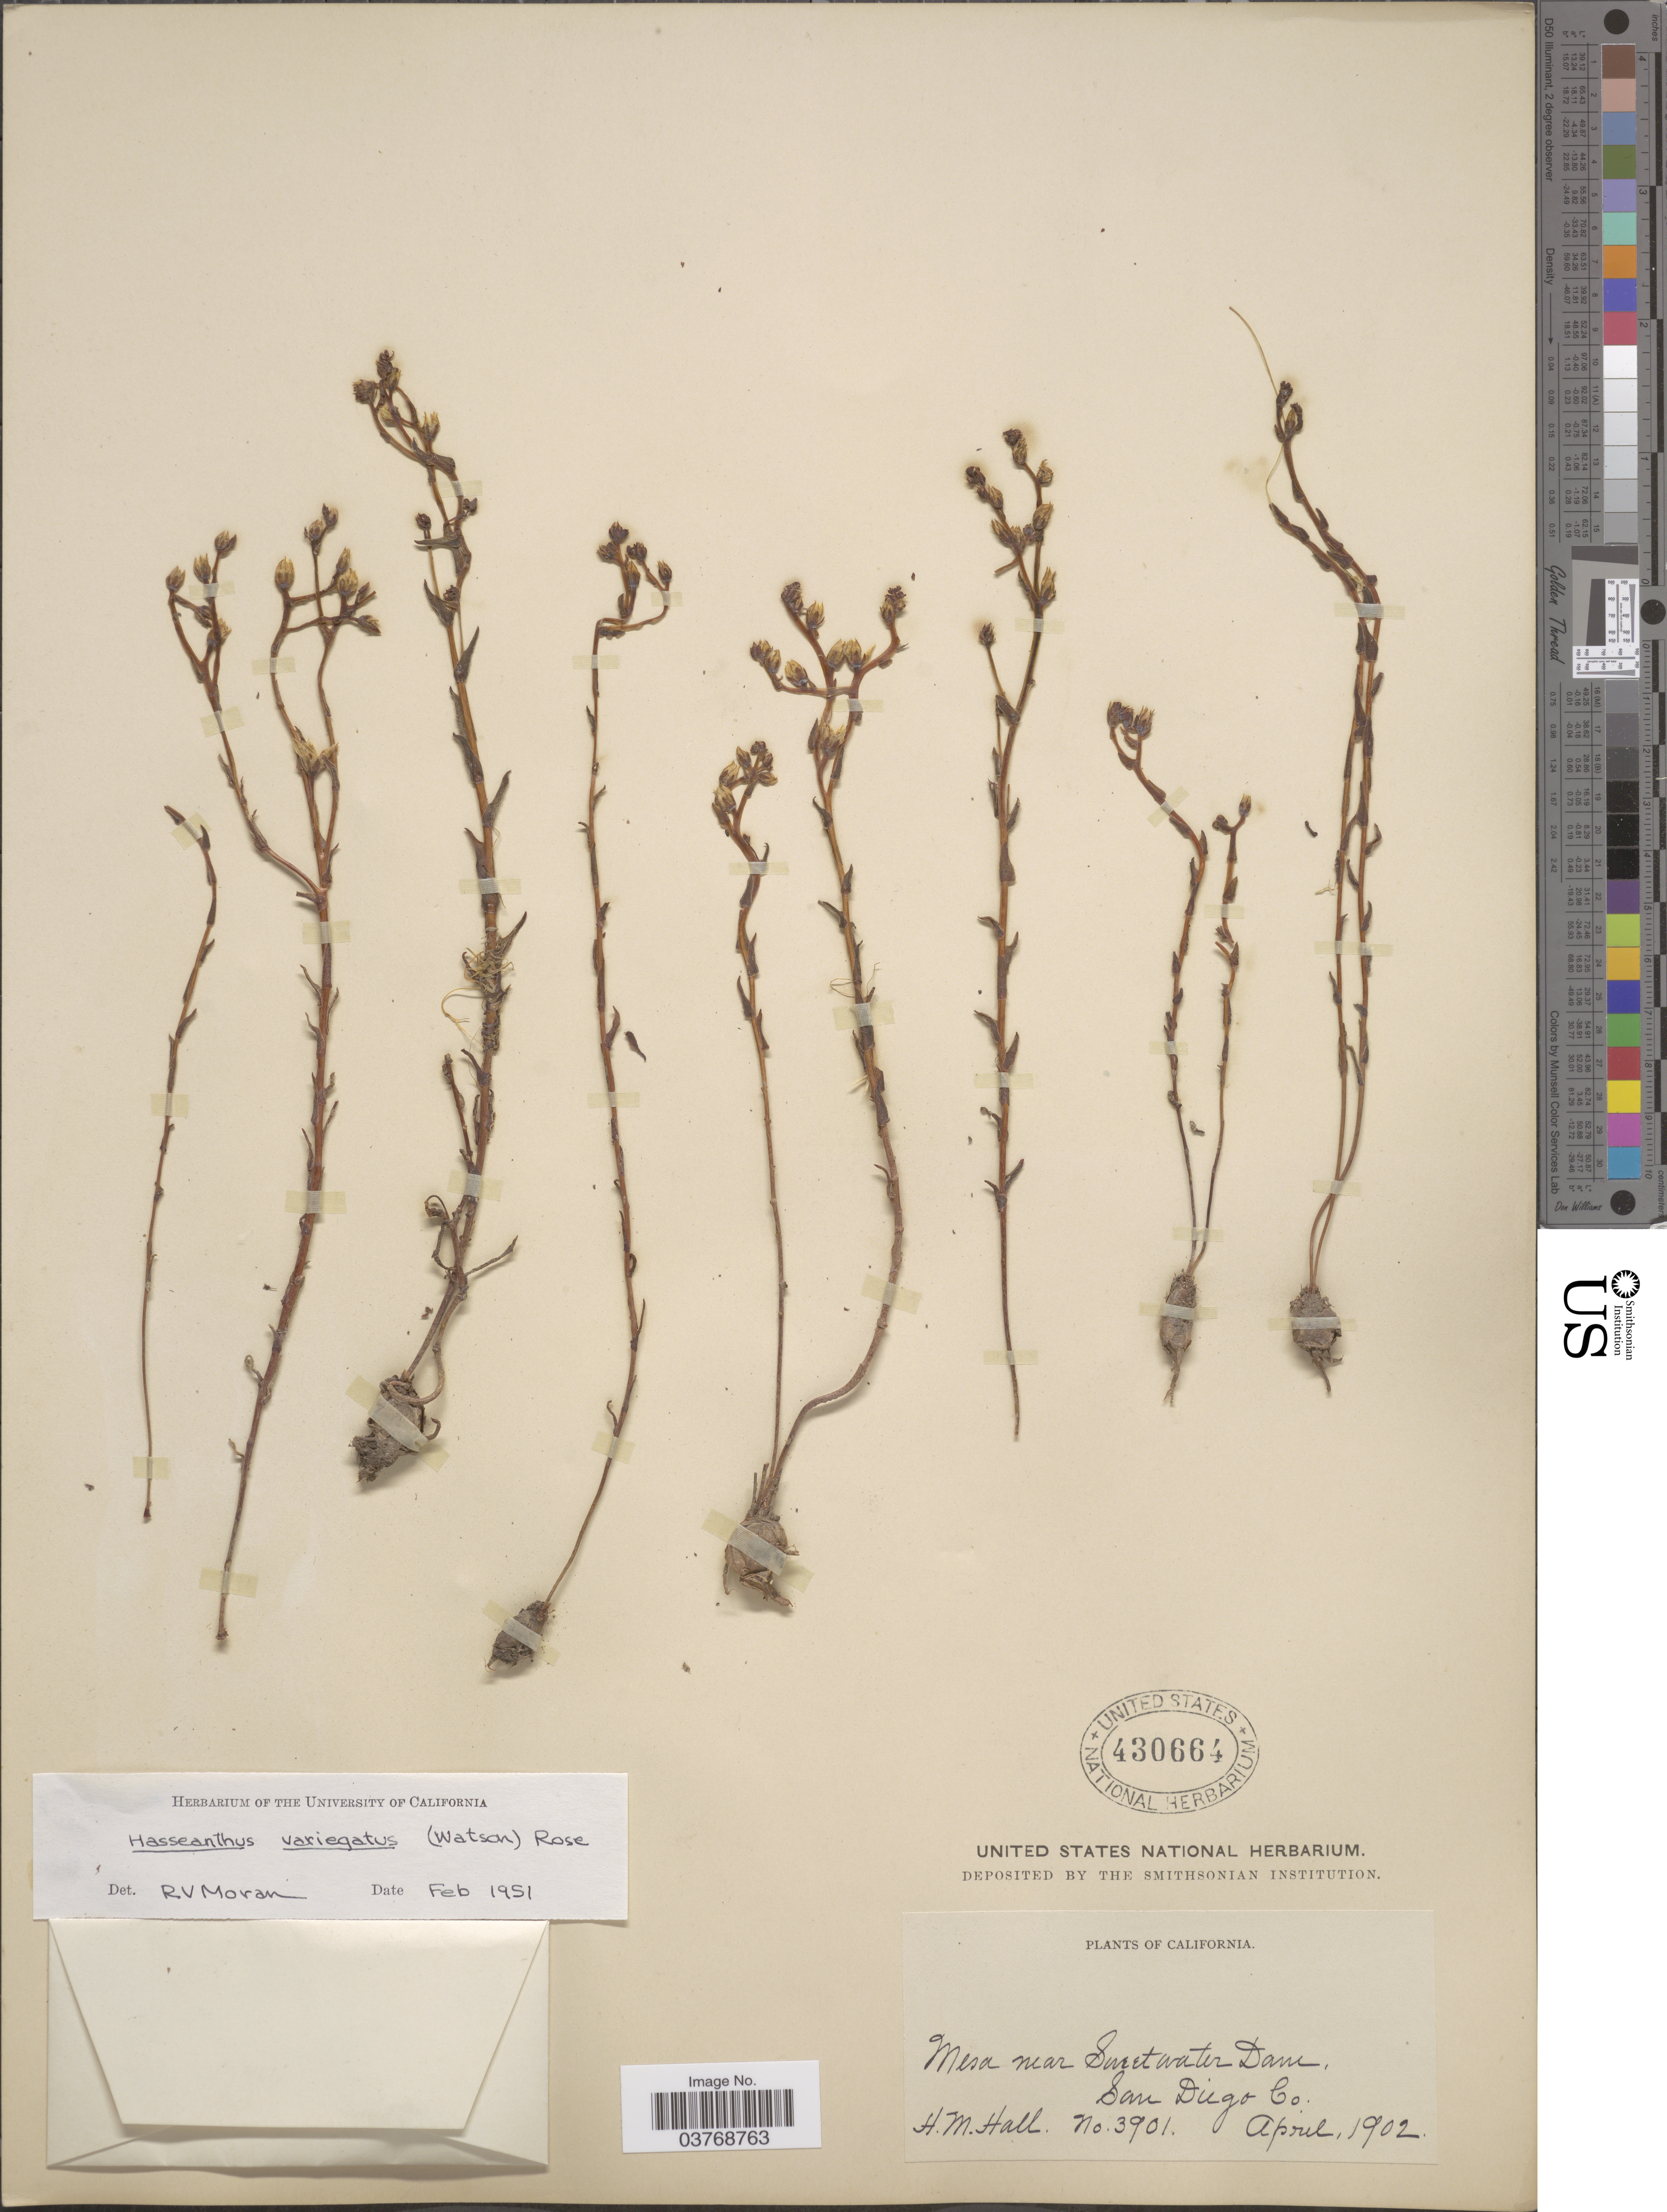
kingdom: Plantae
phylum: Tracheophyta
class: Magnoliopsida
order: Saxifragales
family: Crassulaceae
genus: Dudleya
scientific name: Dudleya variegata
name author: (S. Watson) Moran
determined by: Strong, Mark T., (BOT), Smithsonian Institution - National Museum of Natural History (UNITED STATES)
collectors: H. M. Hall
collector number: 3901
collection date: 1902-04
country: United States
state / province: California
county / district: San Diego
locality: Mesa near Sweetwater Dam, San Diego Co.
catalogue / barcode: US 430664